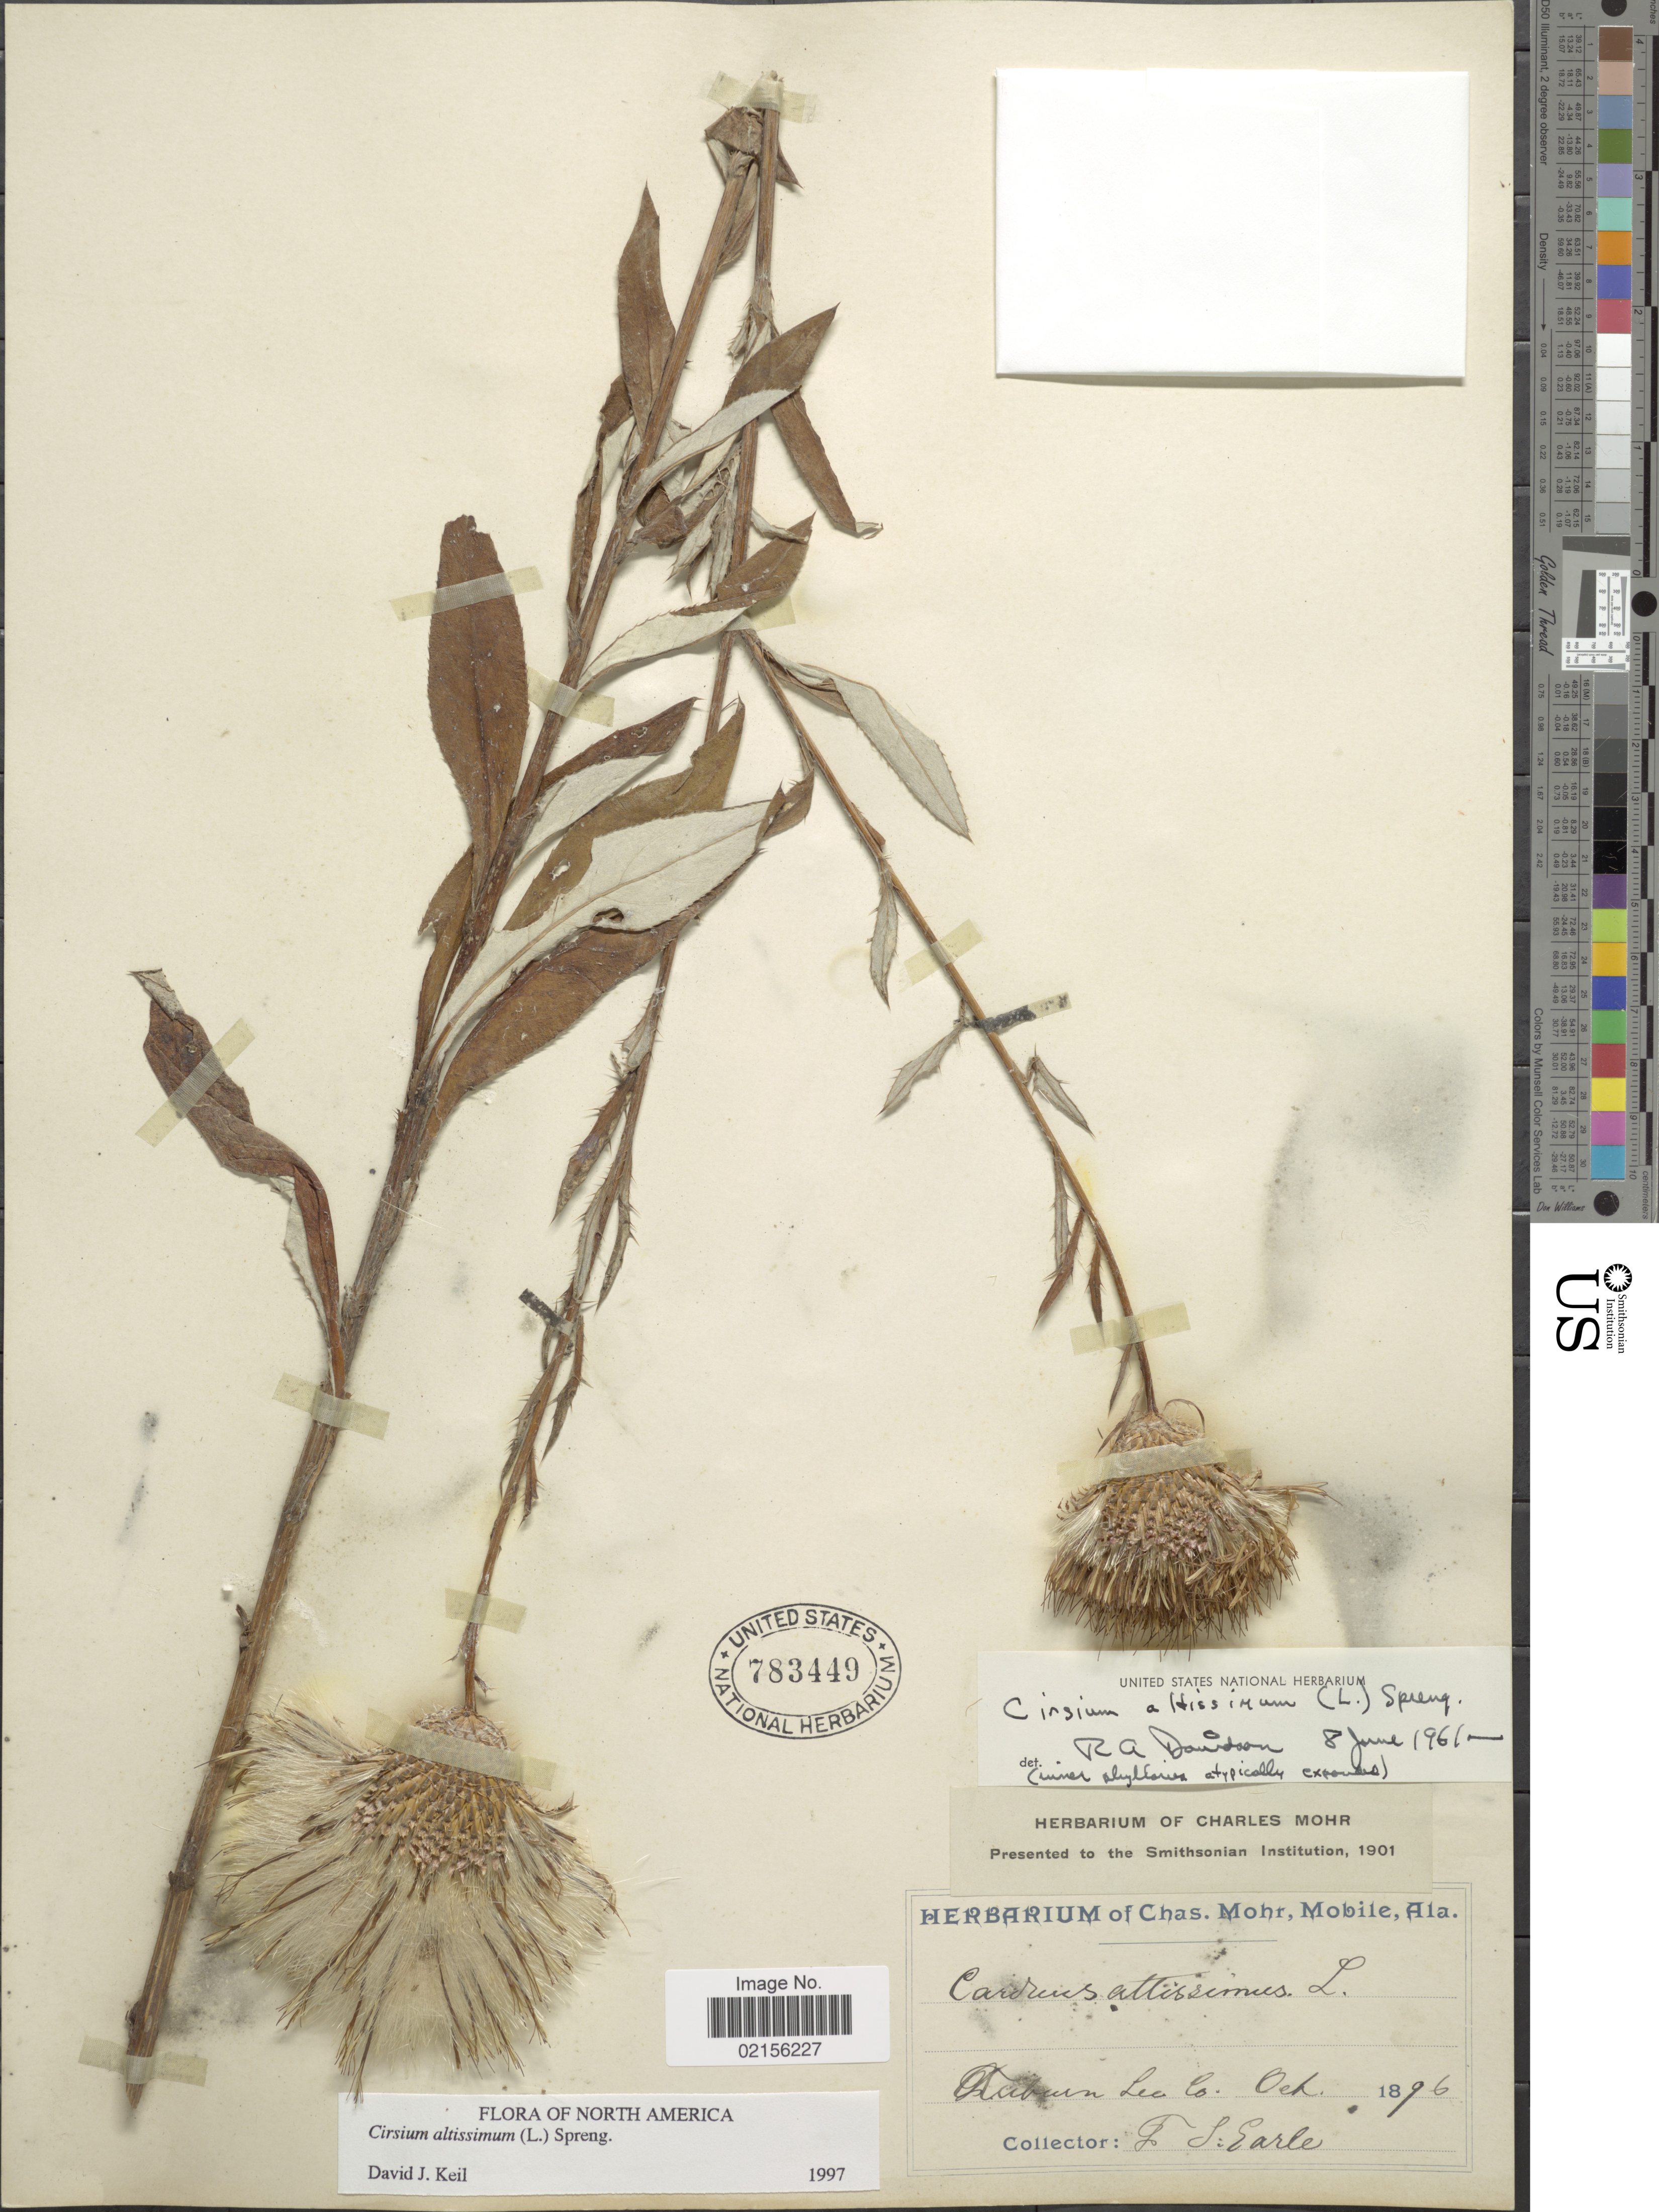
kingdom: Plantae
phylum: Tracheophyta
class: Magnoliopsida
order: Asterales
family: Asteraceae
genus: Cirsium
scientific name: Cirsium altissimum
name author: (L.) Spreng.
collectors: F. S. Earle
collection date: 1896-10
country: United States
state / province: Alabama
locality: Auburn, Lee Co.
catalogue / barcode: US 783449